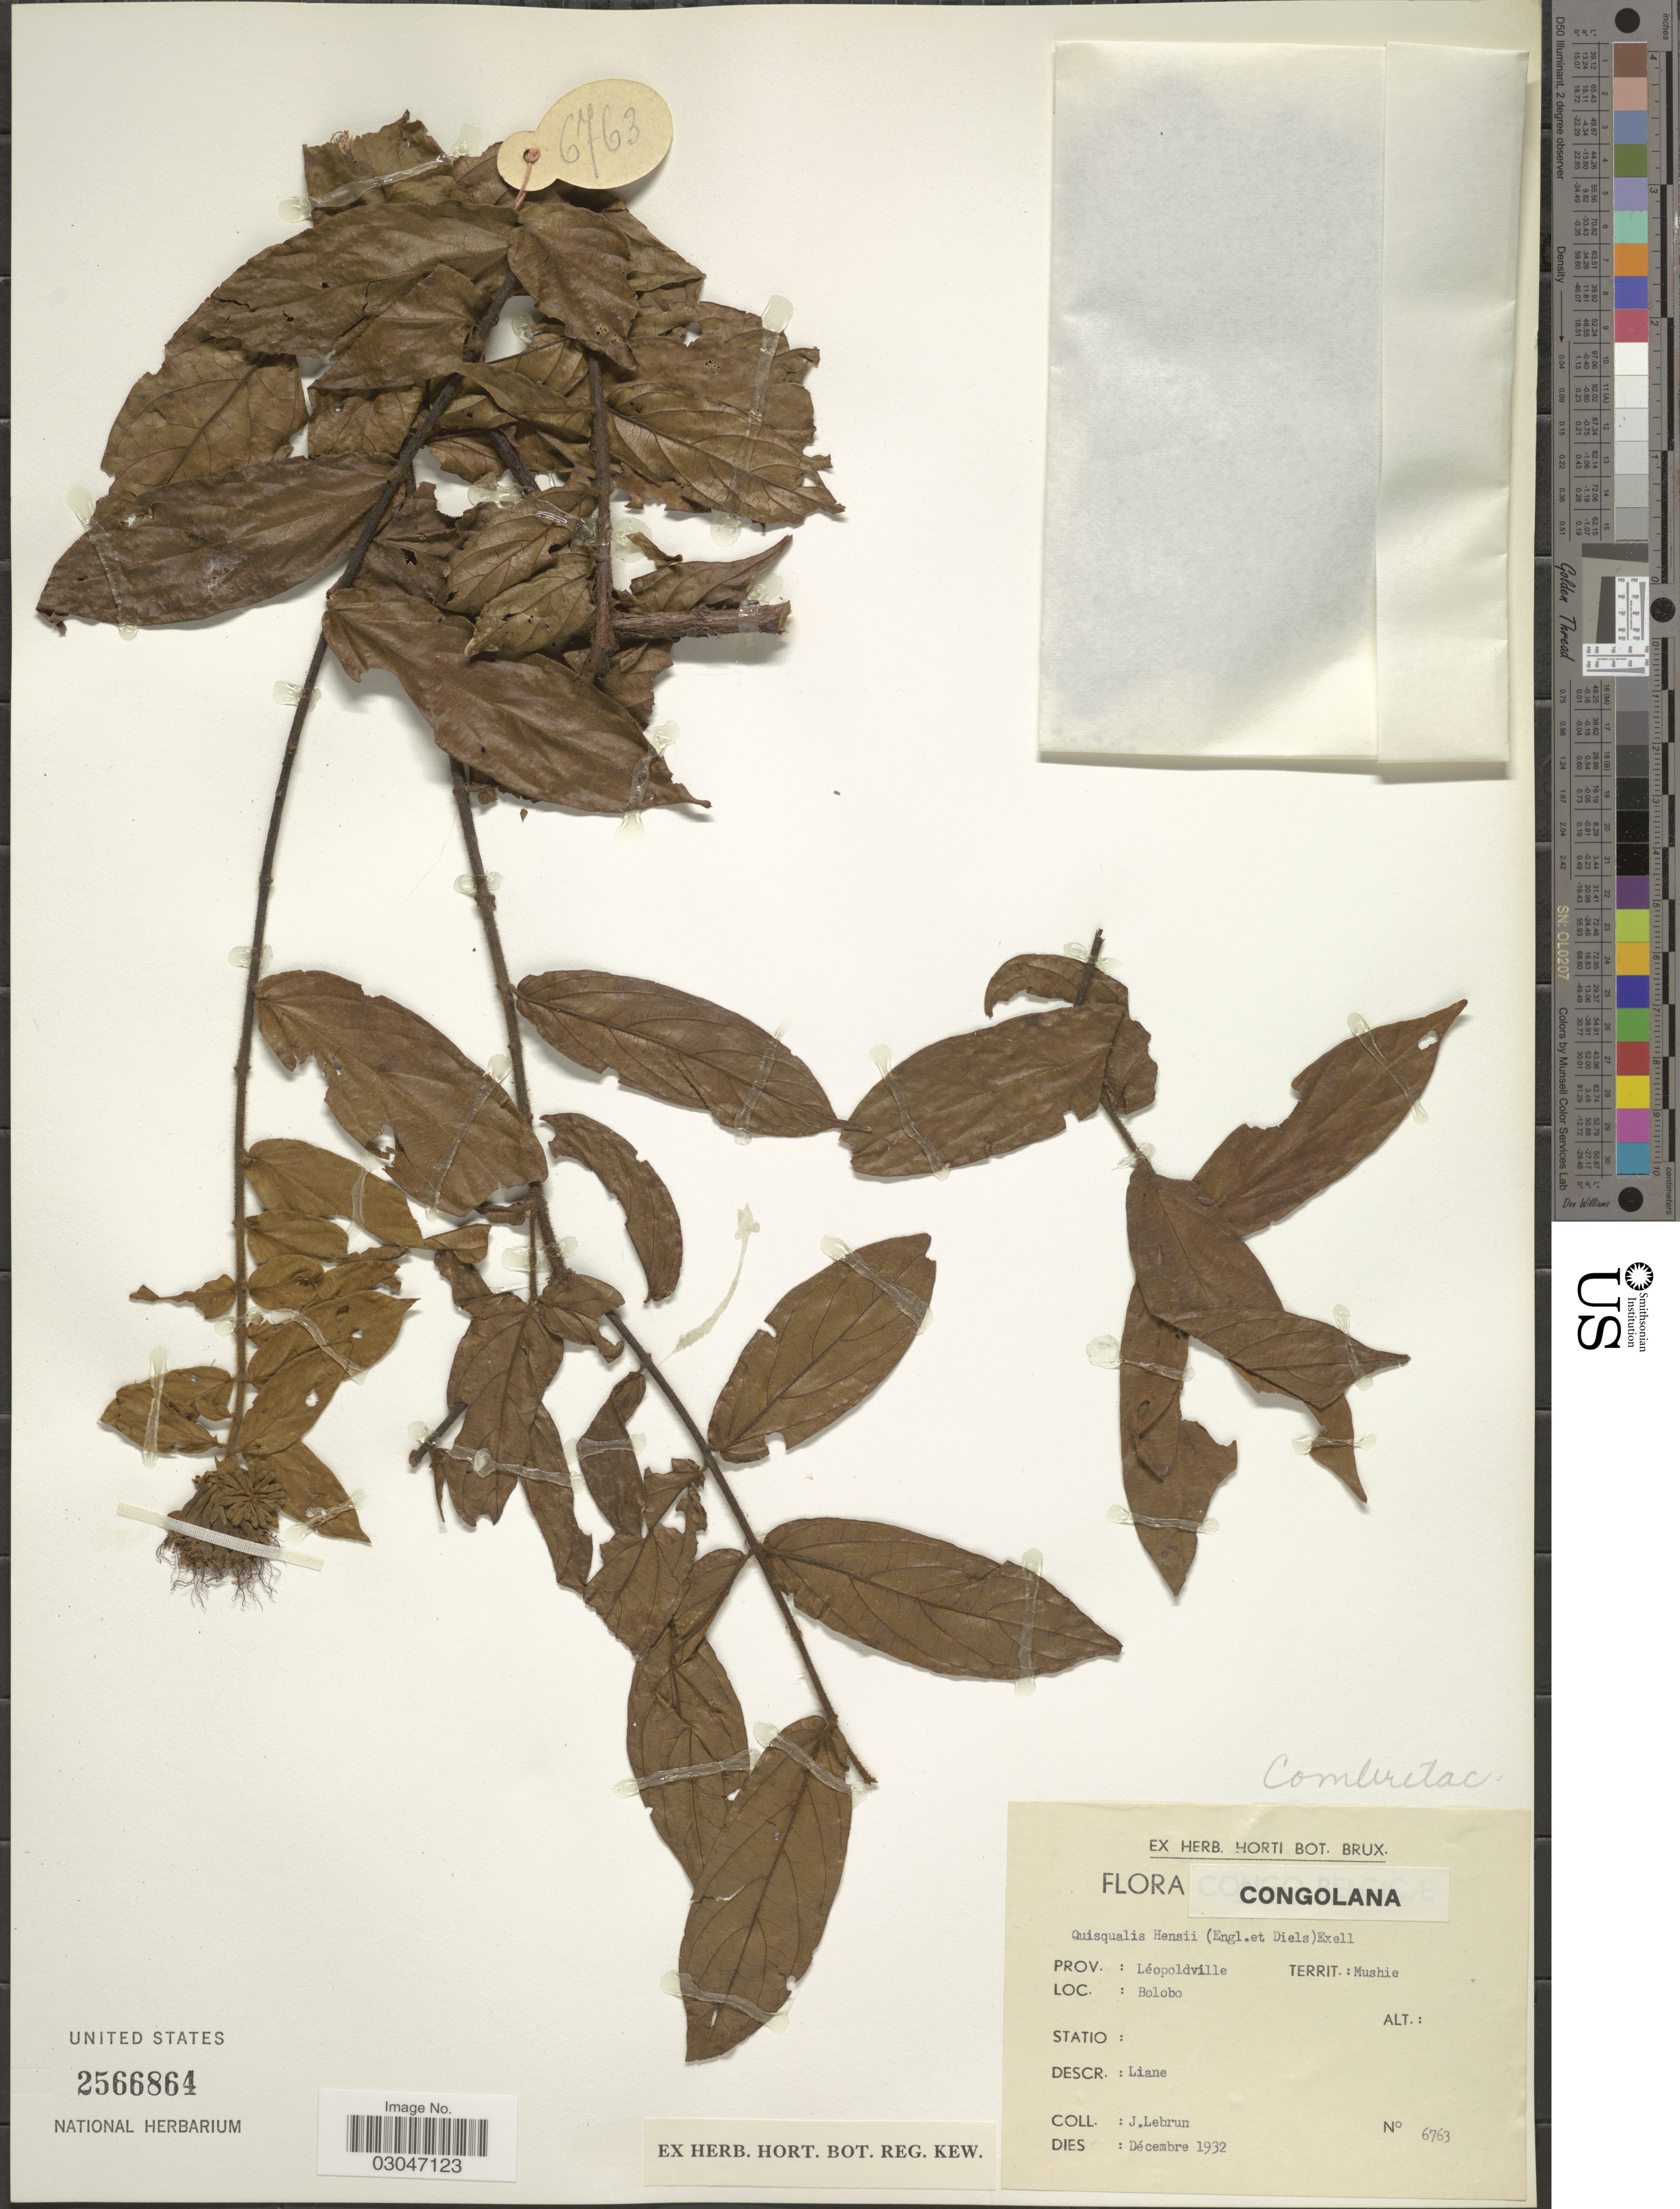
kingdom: Plantae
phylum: Tracheophyta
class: Magnoliopsida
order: Myrtales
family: Combretaceae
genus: Combretum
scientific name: Combretum hensii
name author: Engl. & Diels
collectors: J. A. Lebrun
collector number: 6763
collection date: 1932-12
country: Congo, Democratic Republic of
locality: Congolana, Prov.: Léopoldville, Territ.: Mushie, Bolobo.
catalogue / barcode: US 2566864